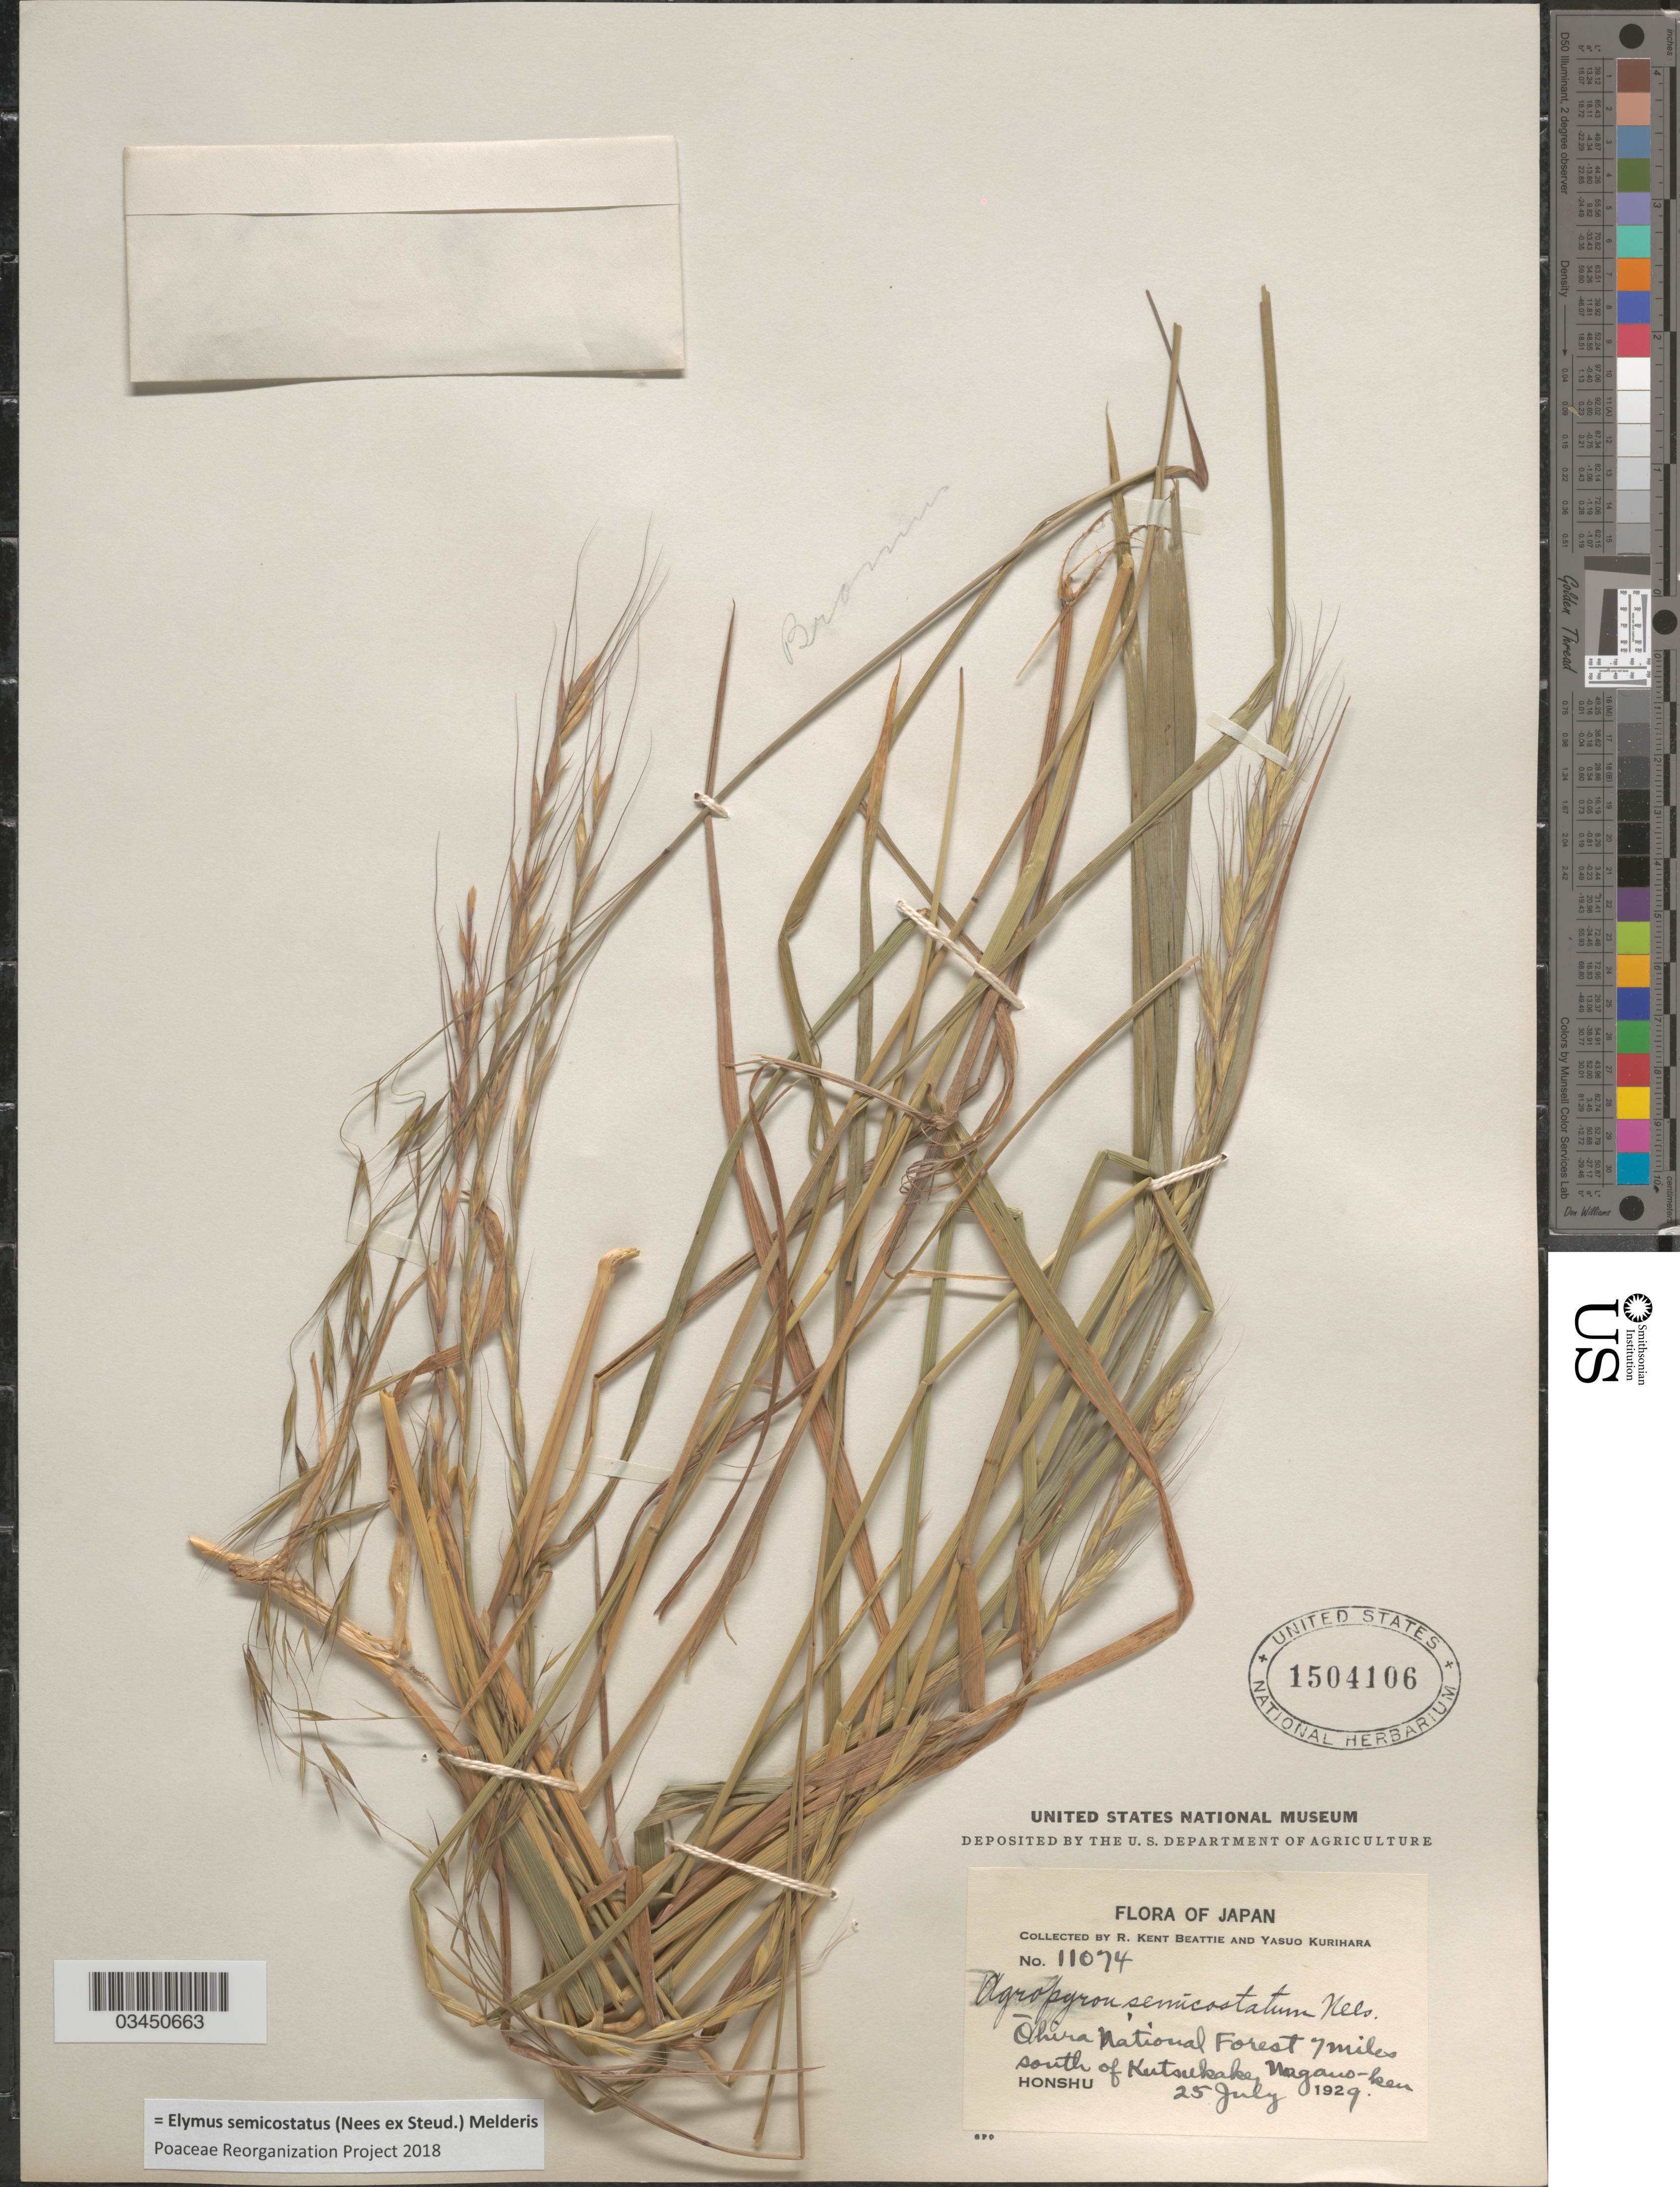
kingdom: Plantae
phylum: Tracheophyta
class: Liliopsida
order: Poales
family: Poaceae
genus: Elymus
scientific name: Elymus semicostatus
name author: (Nees ex Steud.) Melderis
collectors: R. K. Beattie & Y. Kurihara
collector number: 11074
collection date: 1929-07-25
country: Japan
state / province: Nagano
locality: Ōhira National Forest 7 miles south of Kutsukake, Nagano-ken. Honshu.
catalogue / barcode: US 1504106